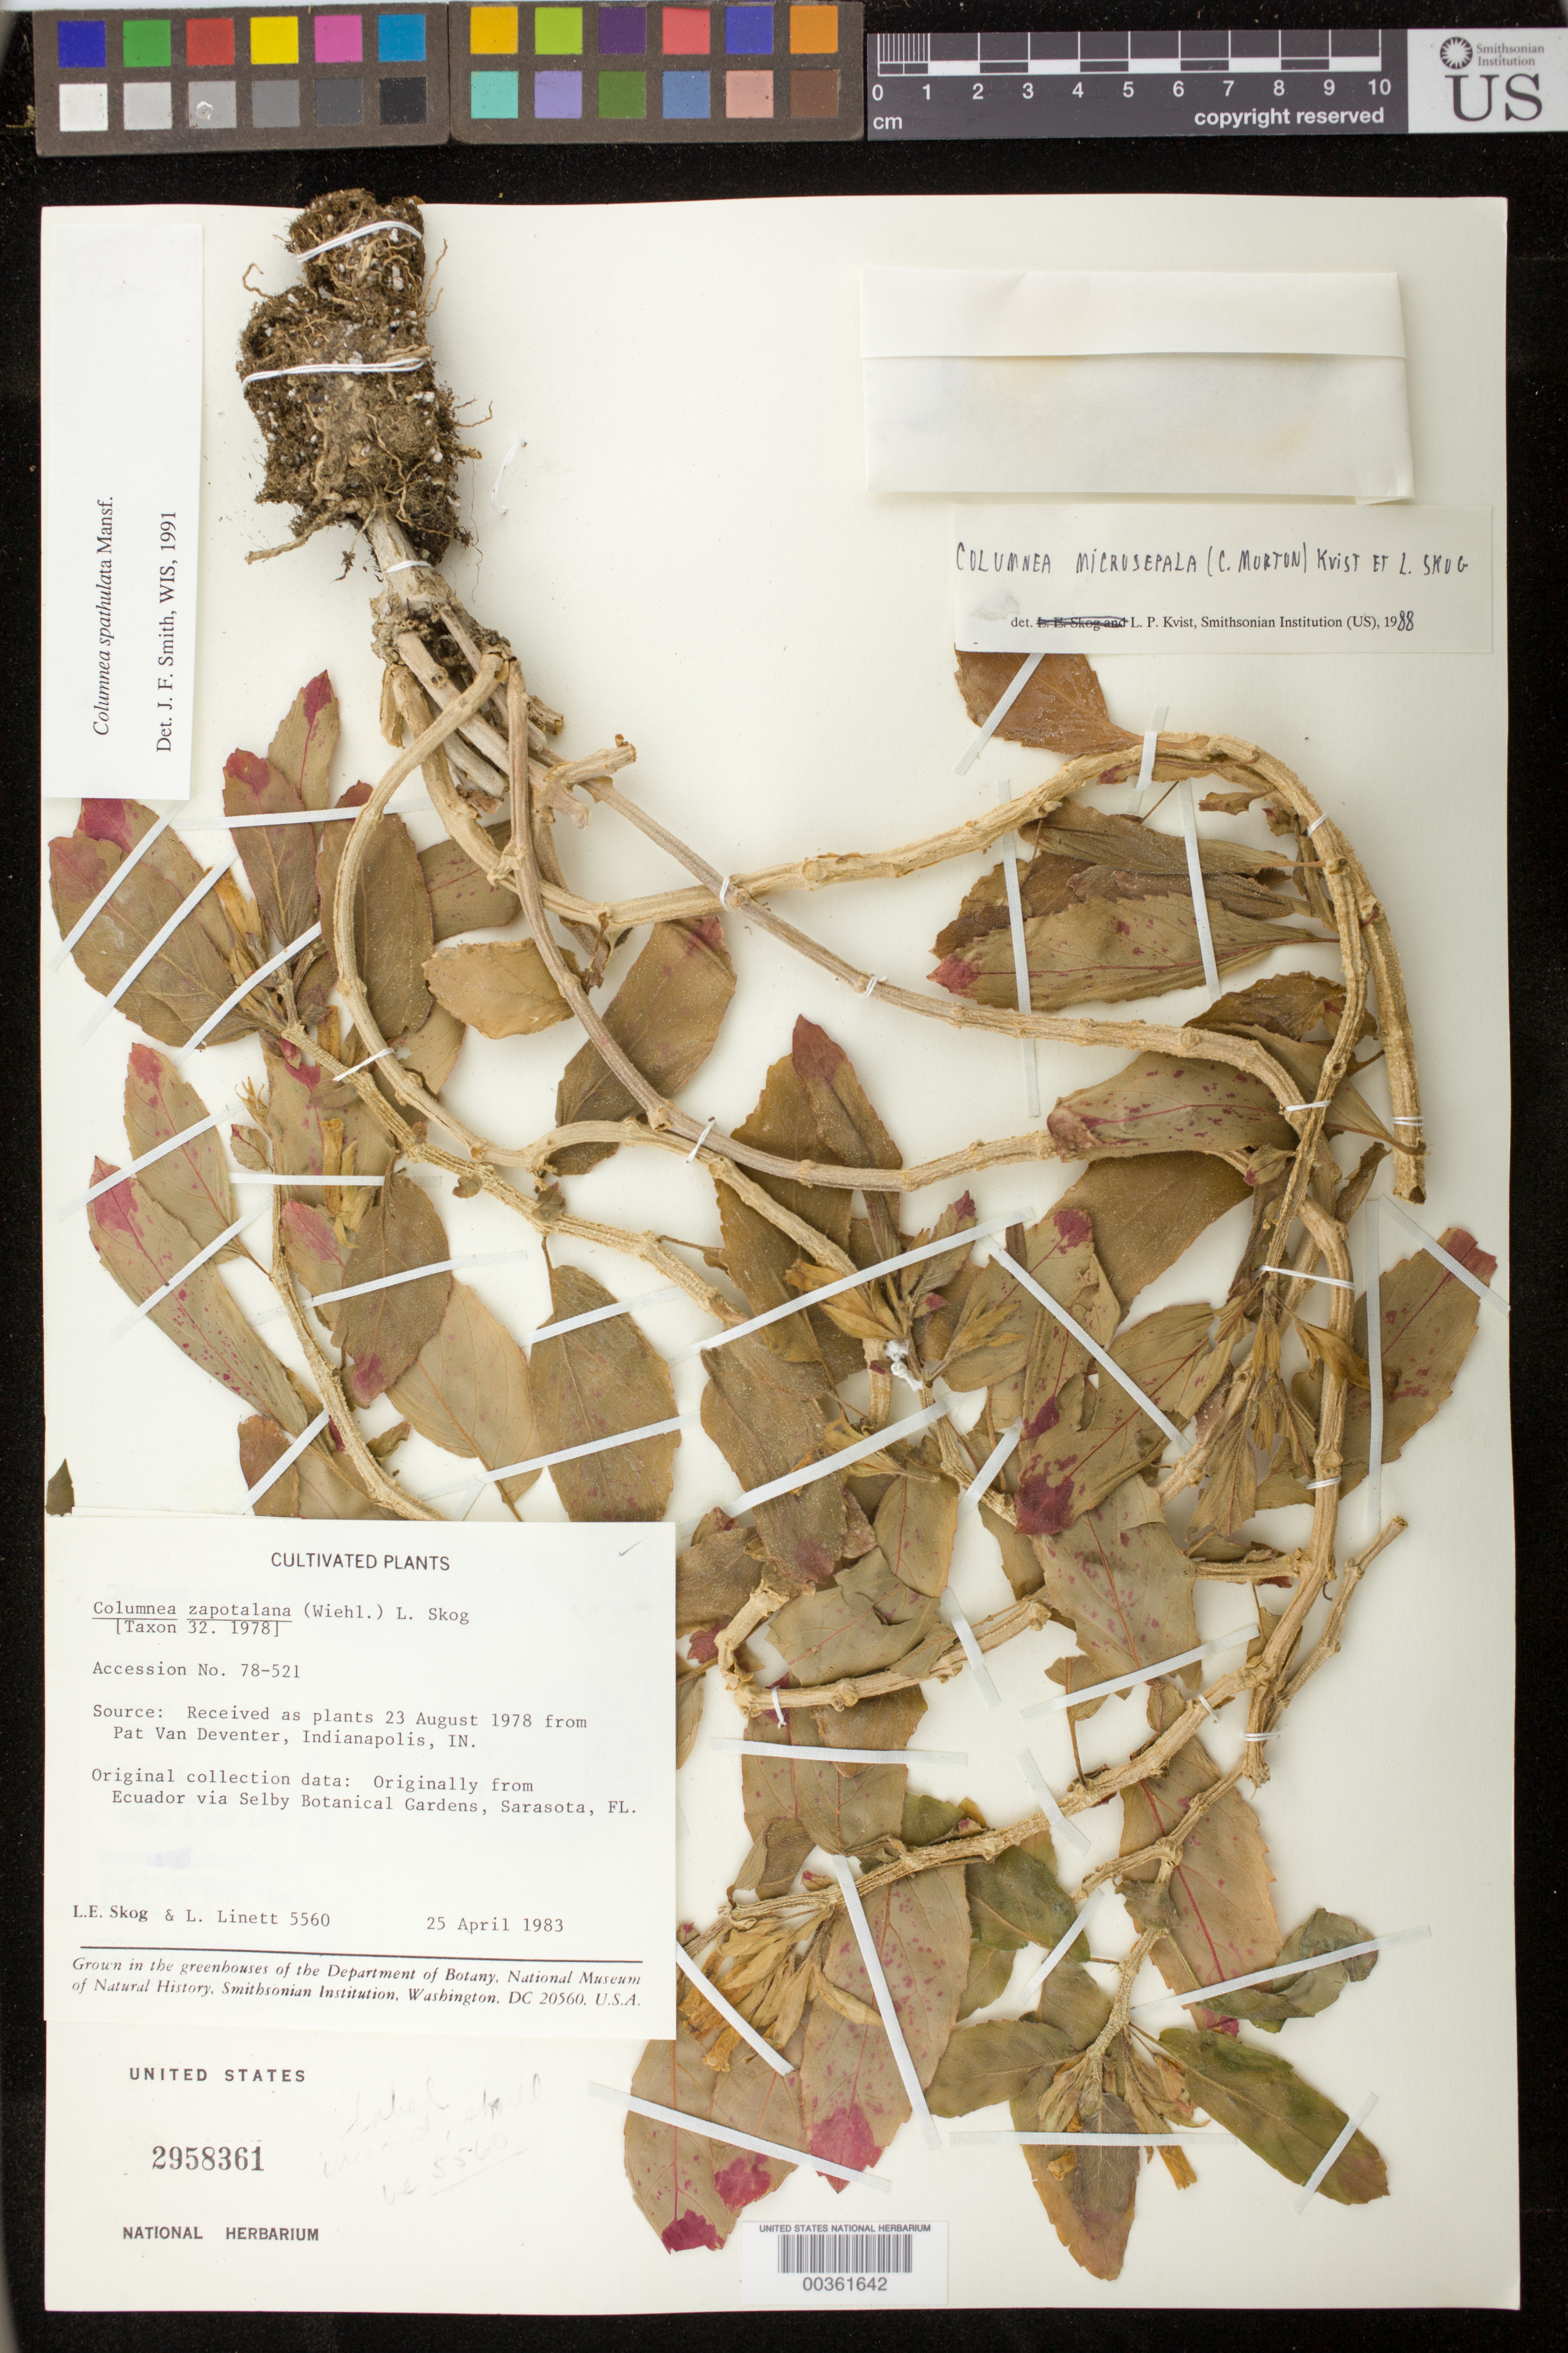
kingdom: Plantae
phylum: Tracheophyta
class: Magnoliopsida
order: Lamiales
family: Gesneriaceae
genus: Columnea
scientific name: Columnea spathulata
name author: Mansf.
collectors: L. E. Skog & L. Linett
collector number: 5560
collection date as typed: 25 Apr 1983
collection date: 1983-04-25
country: Ecuador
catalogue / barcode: US 2958361